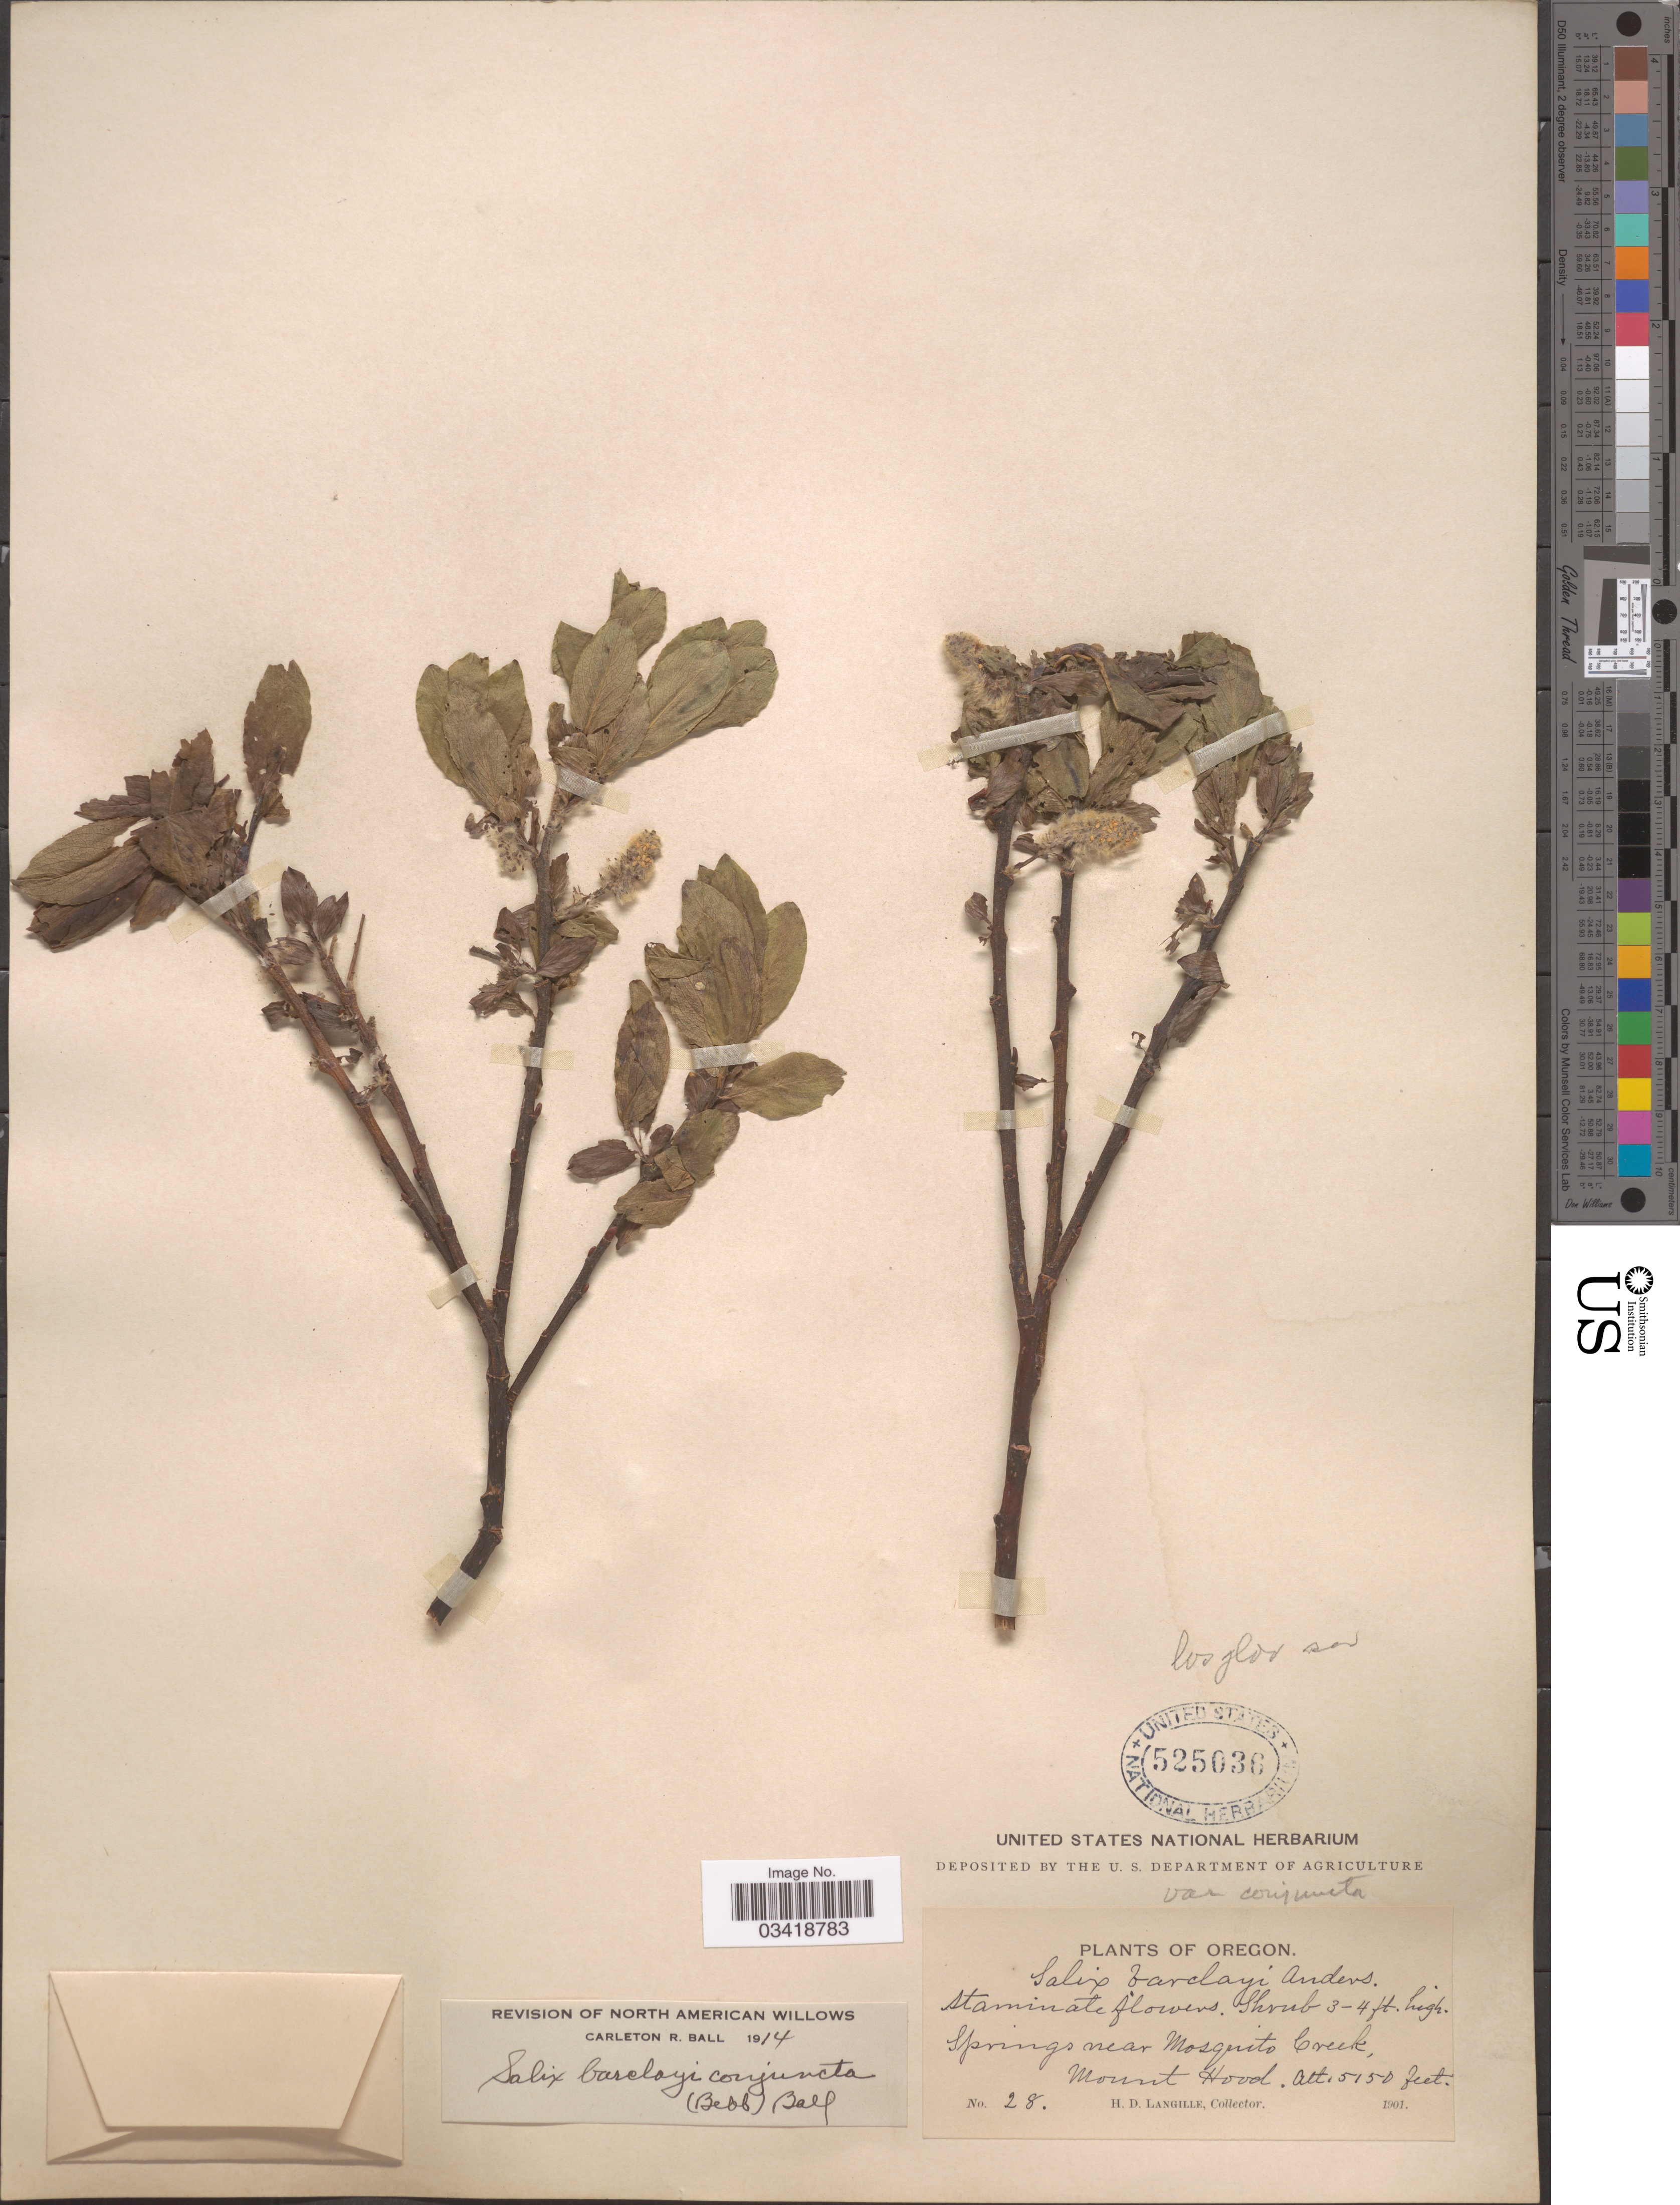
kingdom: Plantae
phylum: Tracheophyta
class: Magnoliopsida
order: Malpighiales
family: Salicaceae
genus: Salix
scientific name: Salix barclayi var. conjuncta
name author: (Bebb) C.R. Ball & C.K. Schneid.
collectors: H. Langille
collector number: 28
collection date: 1901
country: United States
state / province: Oregon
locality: Springs near Mosquito Creek, Mount Hood.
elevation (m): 1570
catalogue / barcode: US 525036